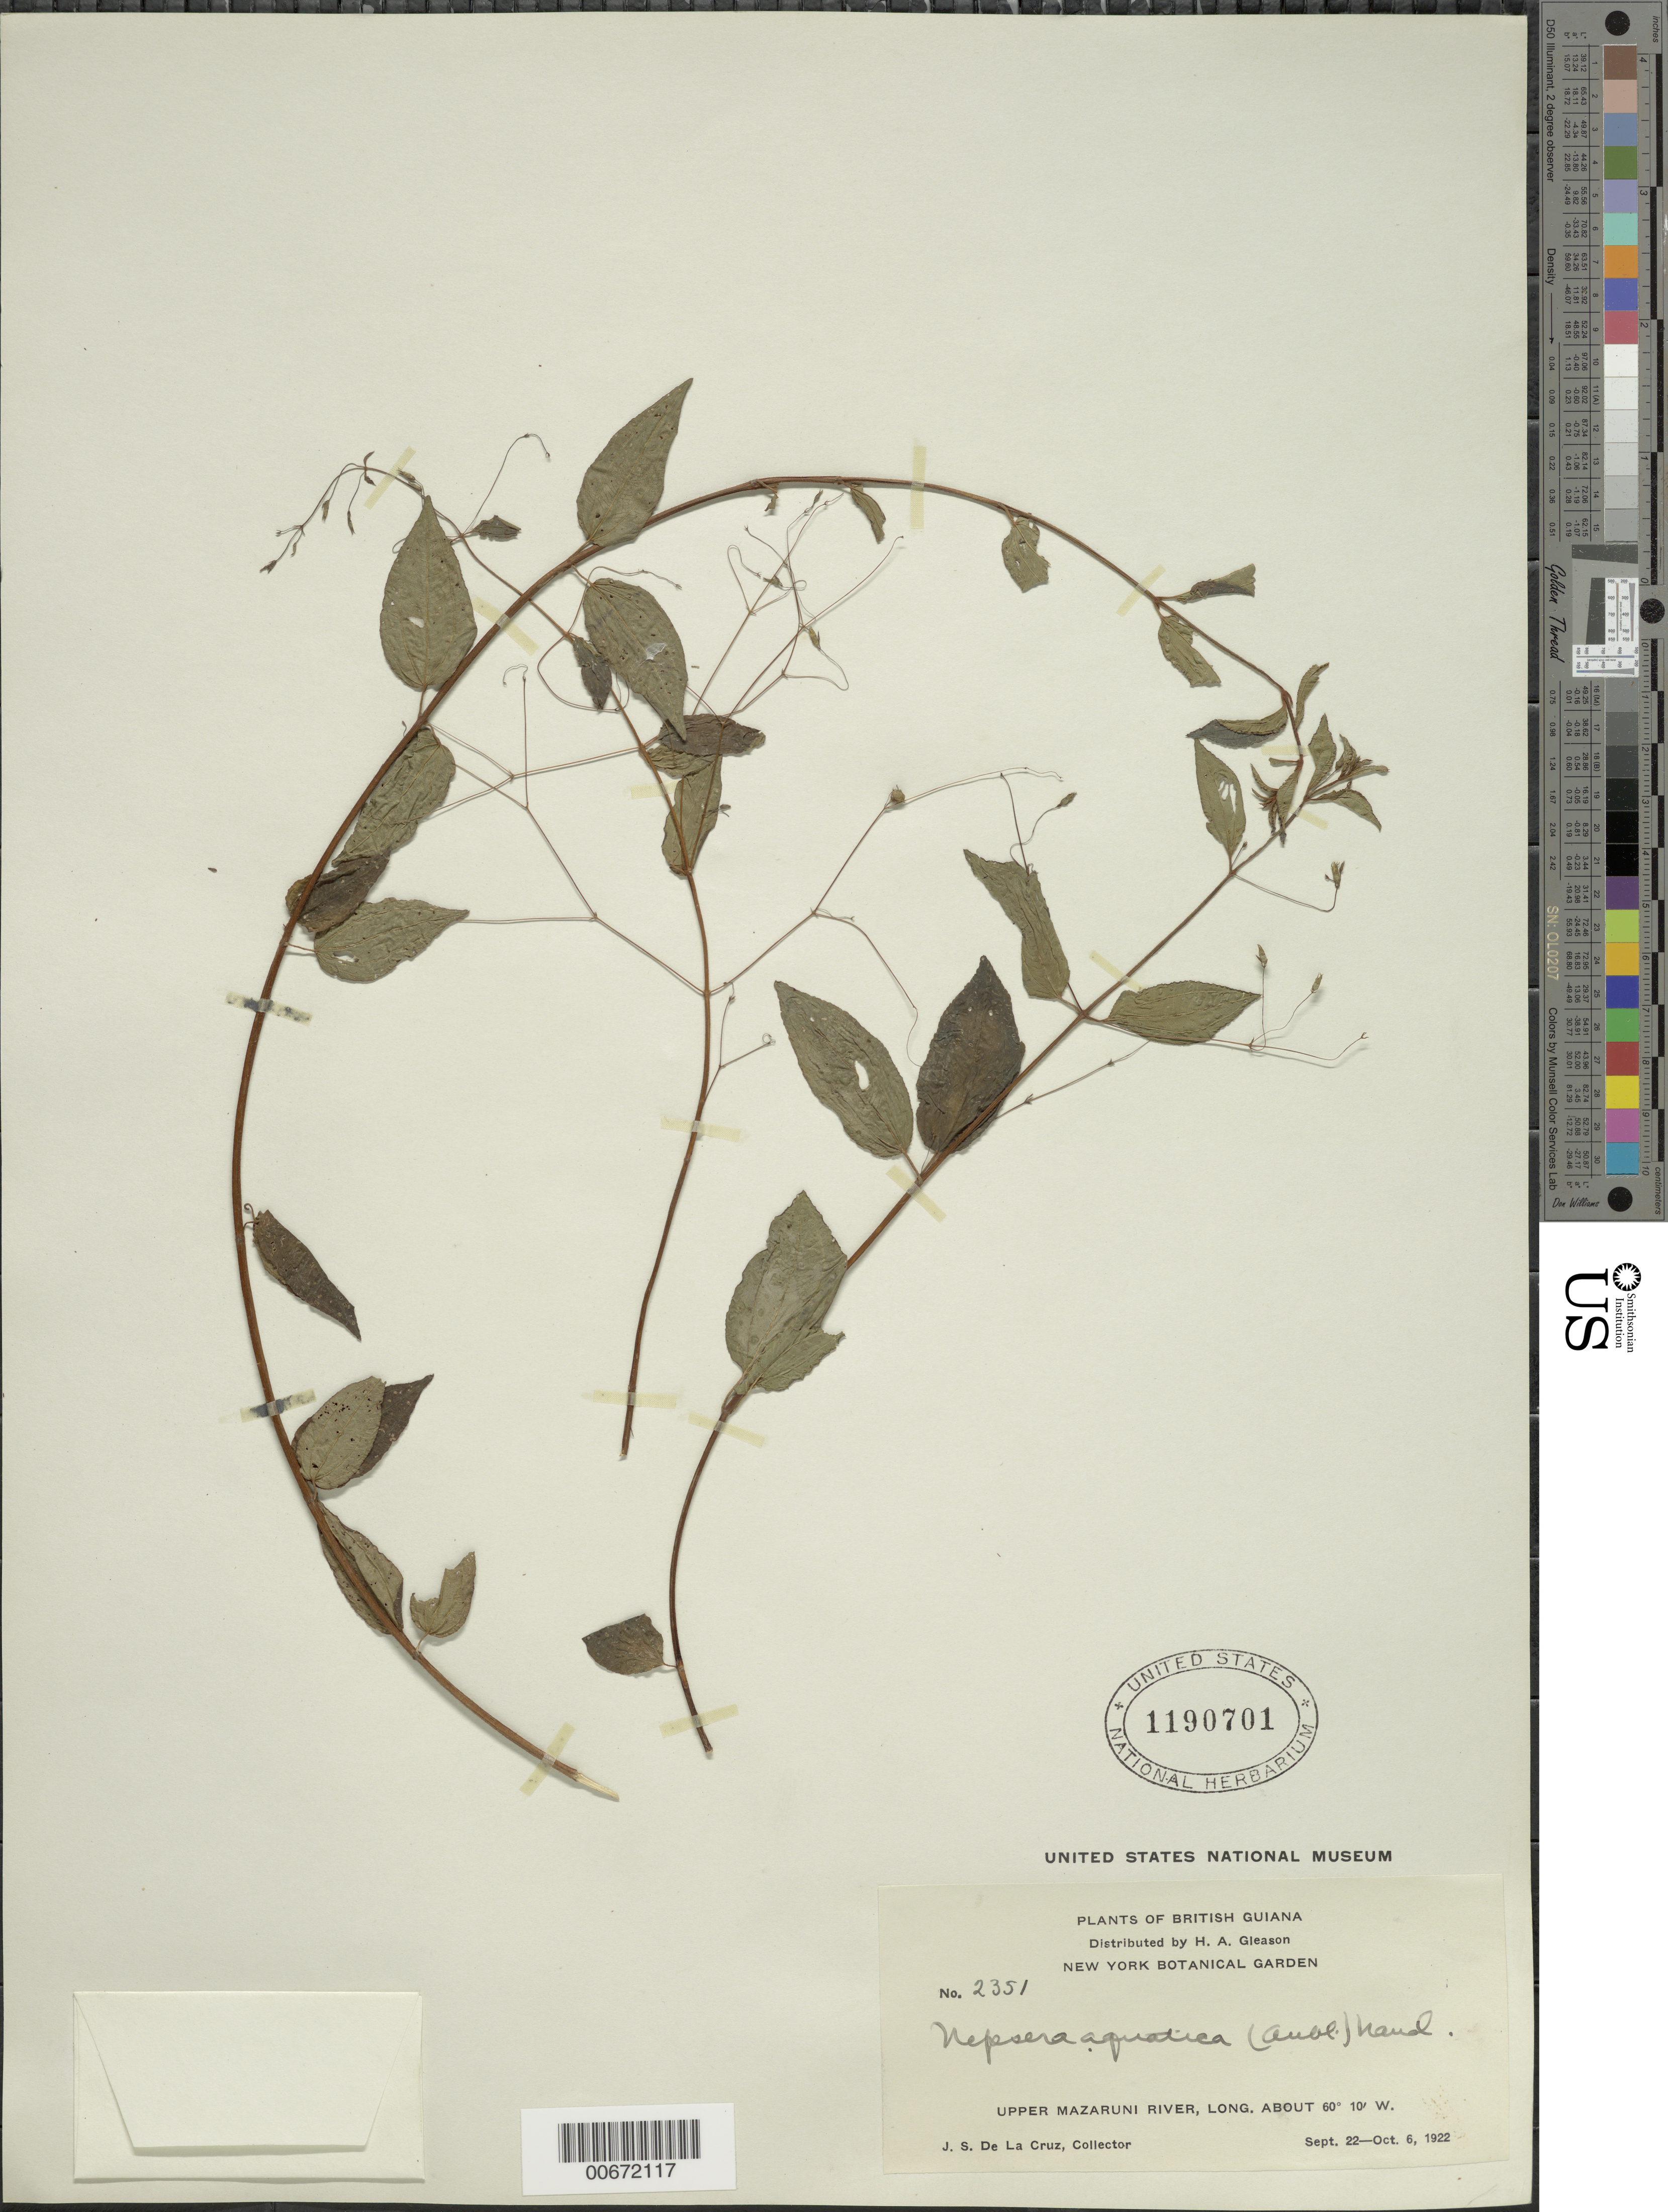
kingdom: Plantae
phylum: Tracheophyta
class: Magnoliopsida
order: Myrtales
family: Melastomataceae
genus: Nepsera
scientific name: Nepsera aquatica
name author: (Aubl.) Naudin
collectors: J. S. de la Cruz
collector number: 2351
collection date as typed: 22-Sep-22 to 6-Oct-22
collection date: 1922-09-22/1922-10-06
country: Guyana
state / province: Cuyuni-Mazaruni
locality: Upper Mazaruni R.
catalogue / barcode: US 1190701